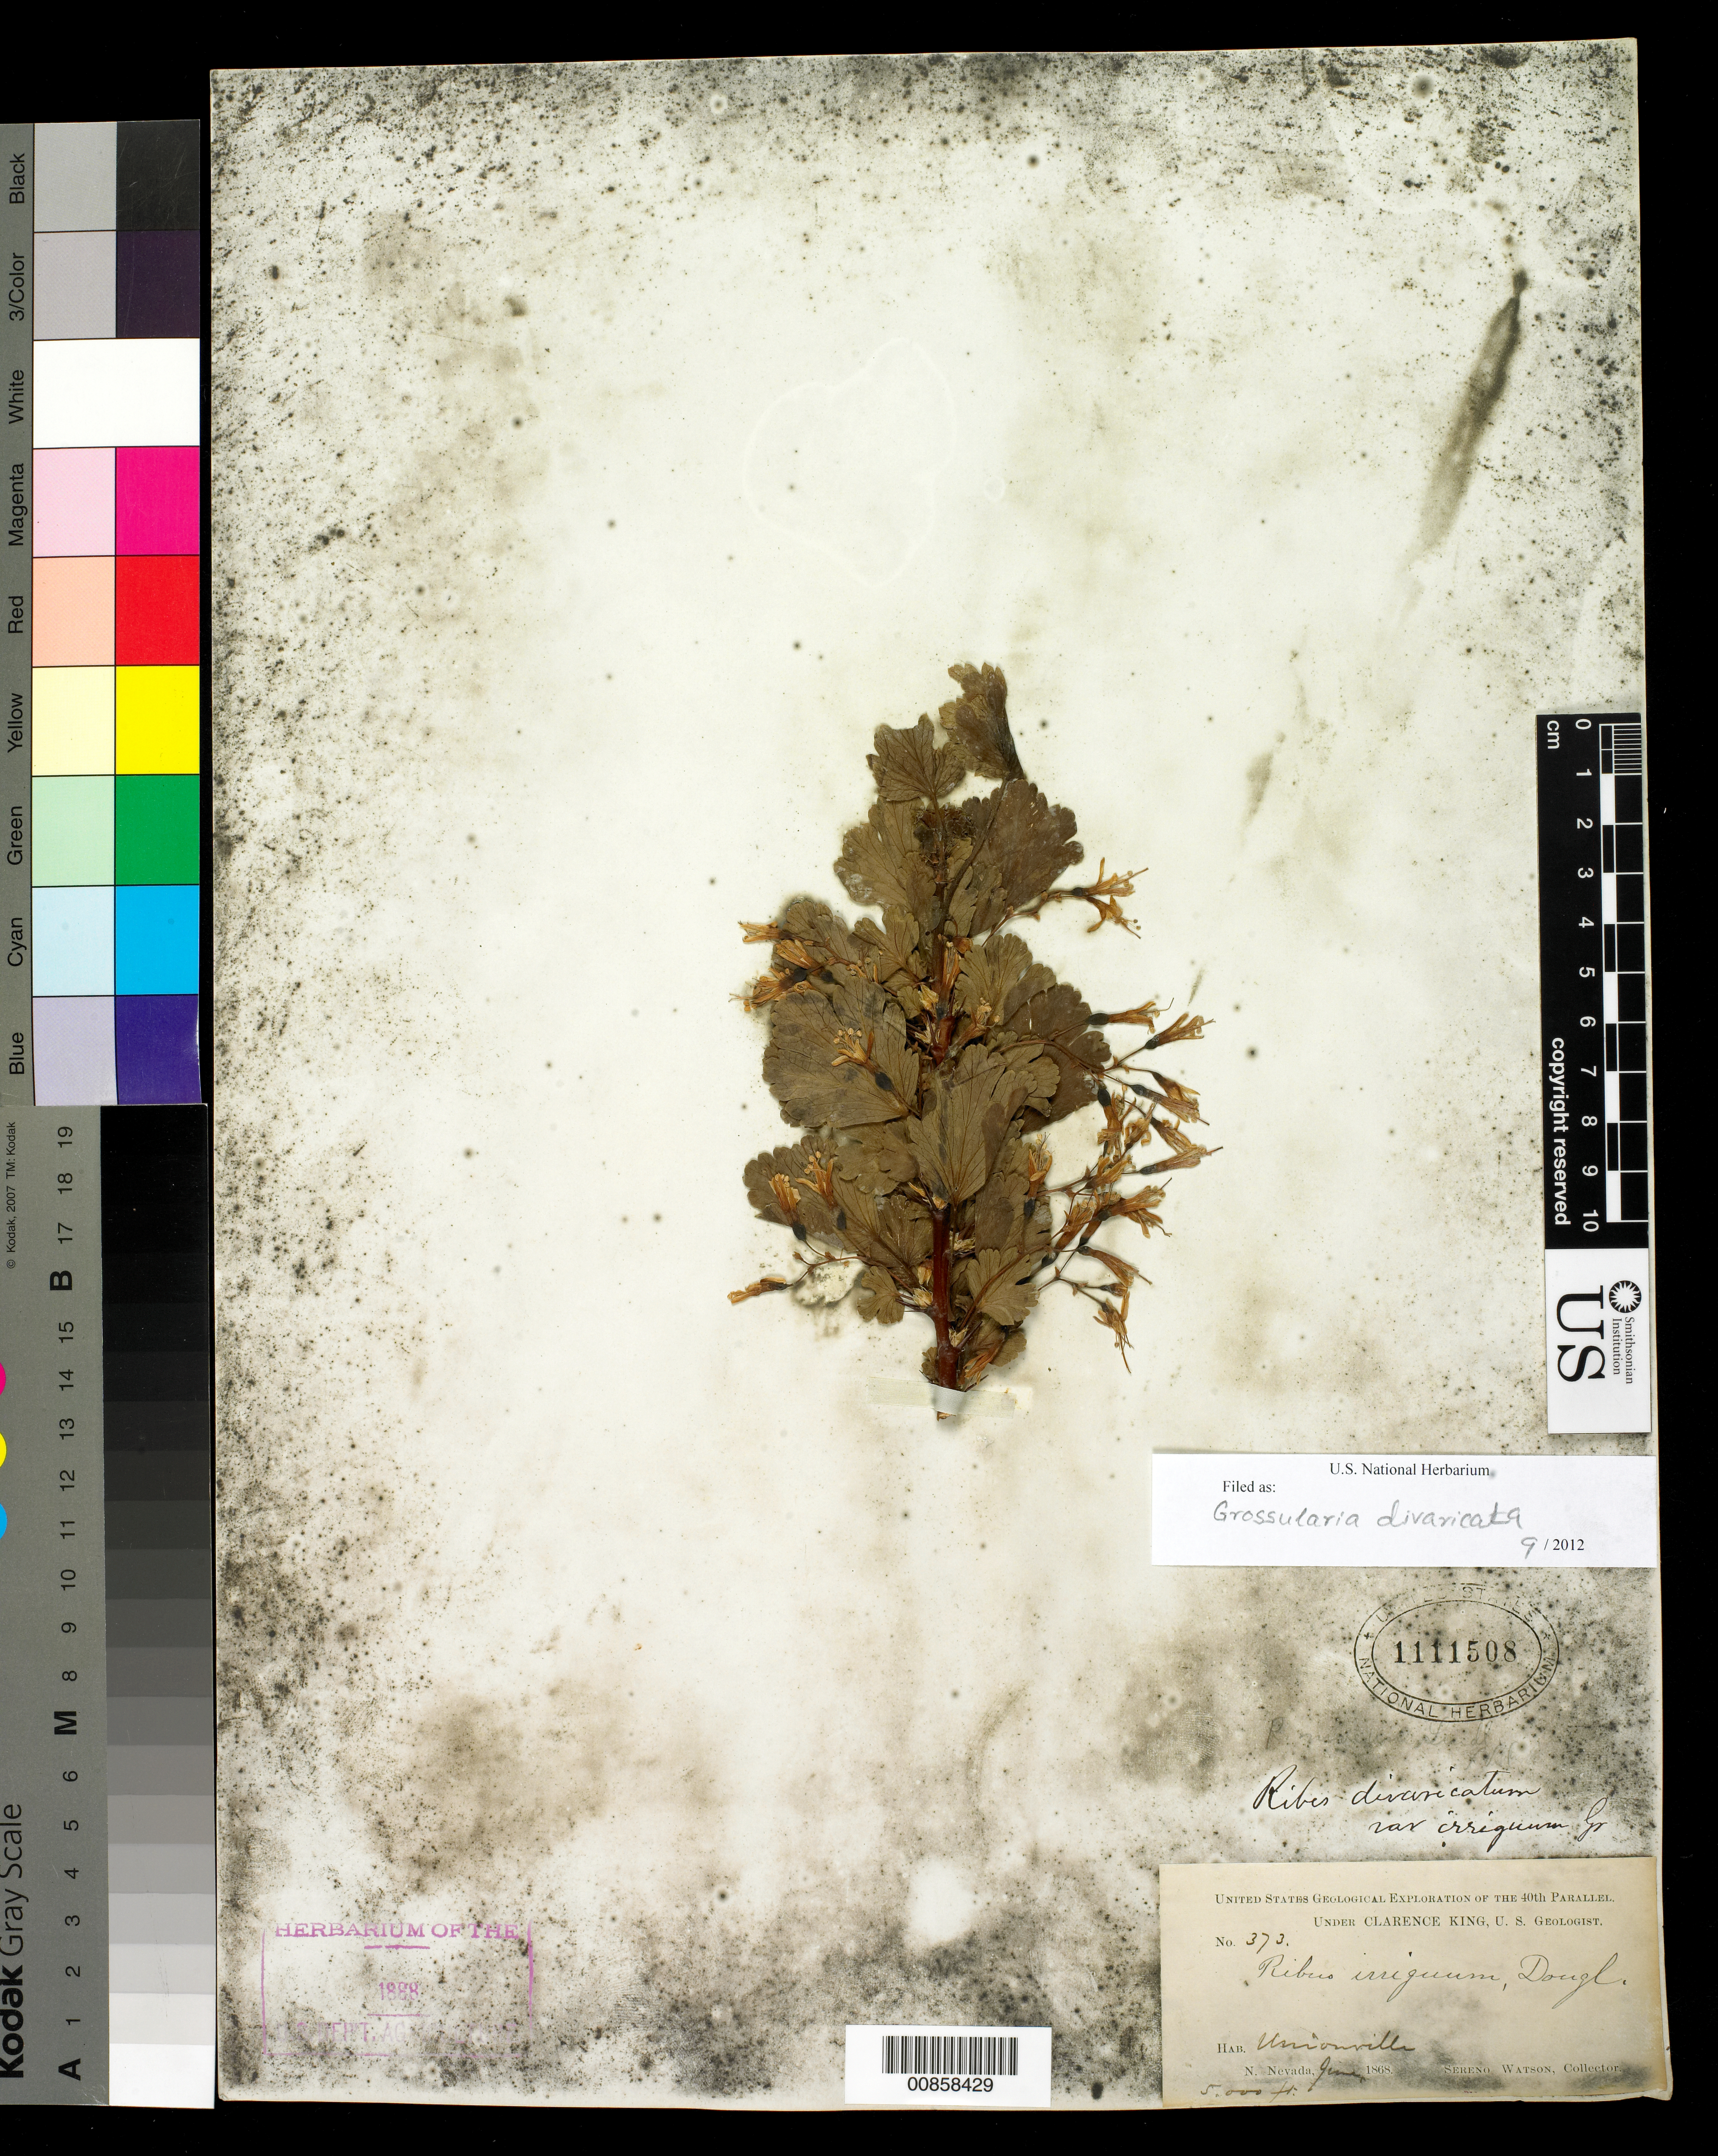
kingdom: Plantae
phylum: Tracheophyta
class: Magnoliopsida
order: Saxifragales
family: Grossulariaceae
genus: Ribes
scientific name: Ribes oxyacanthoides var. irriguum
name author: (Douglas) Jancz.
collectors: S. Watson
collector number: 373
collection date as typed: Jun 1868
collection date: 1868-06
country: United States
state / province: California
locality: Unionville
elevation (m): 1524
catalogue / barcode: US 1111508